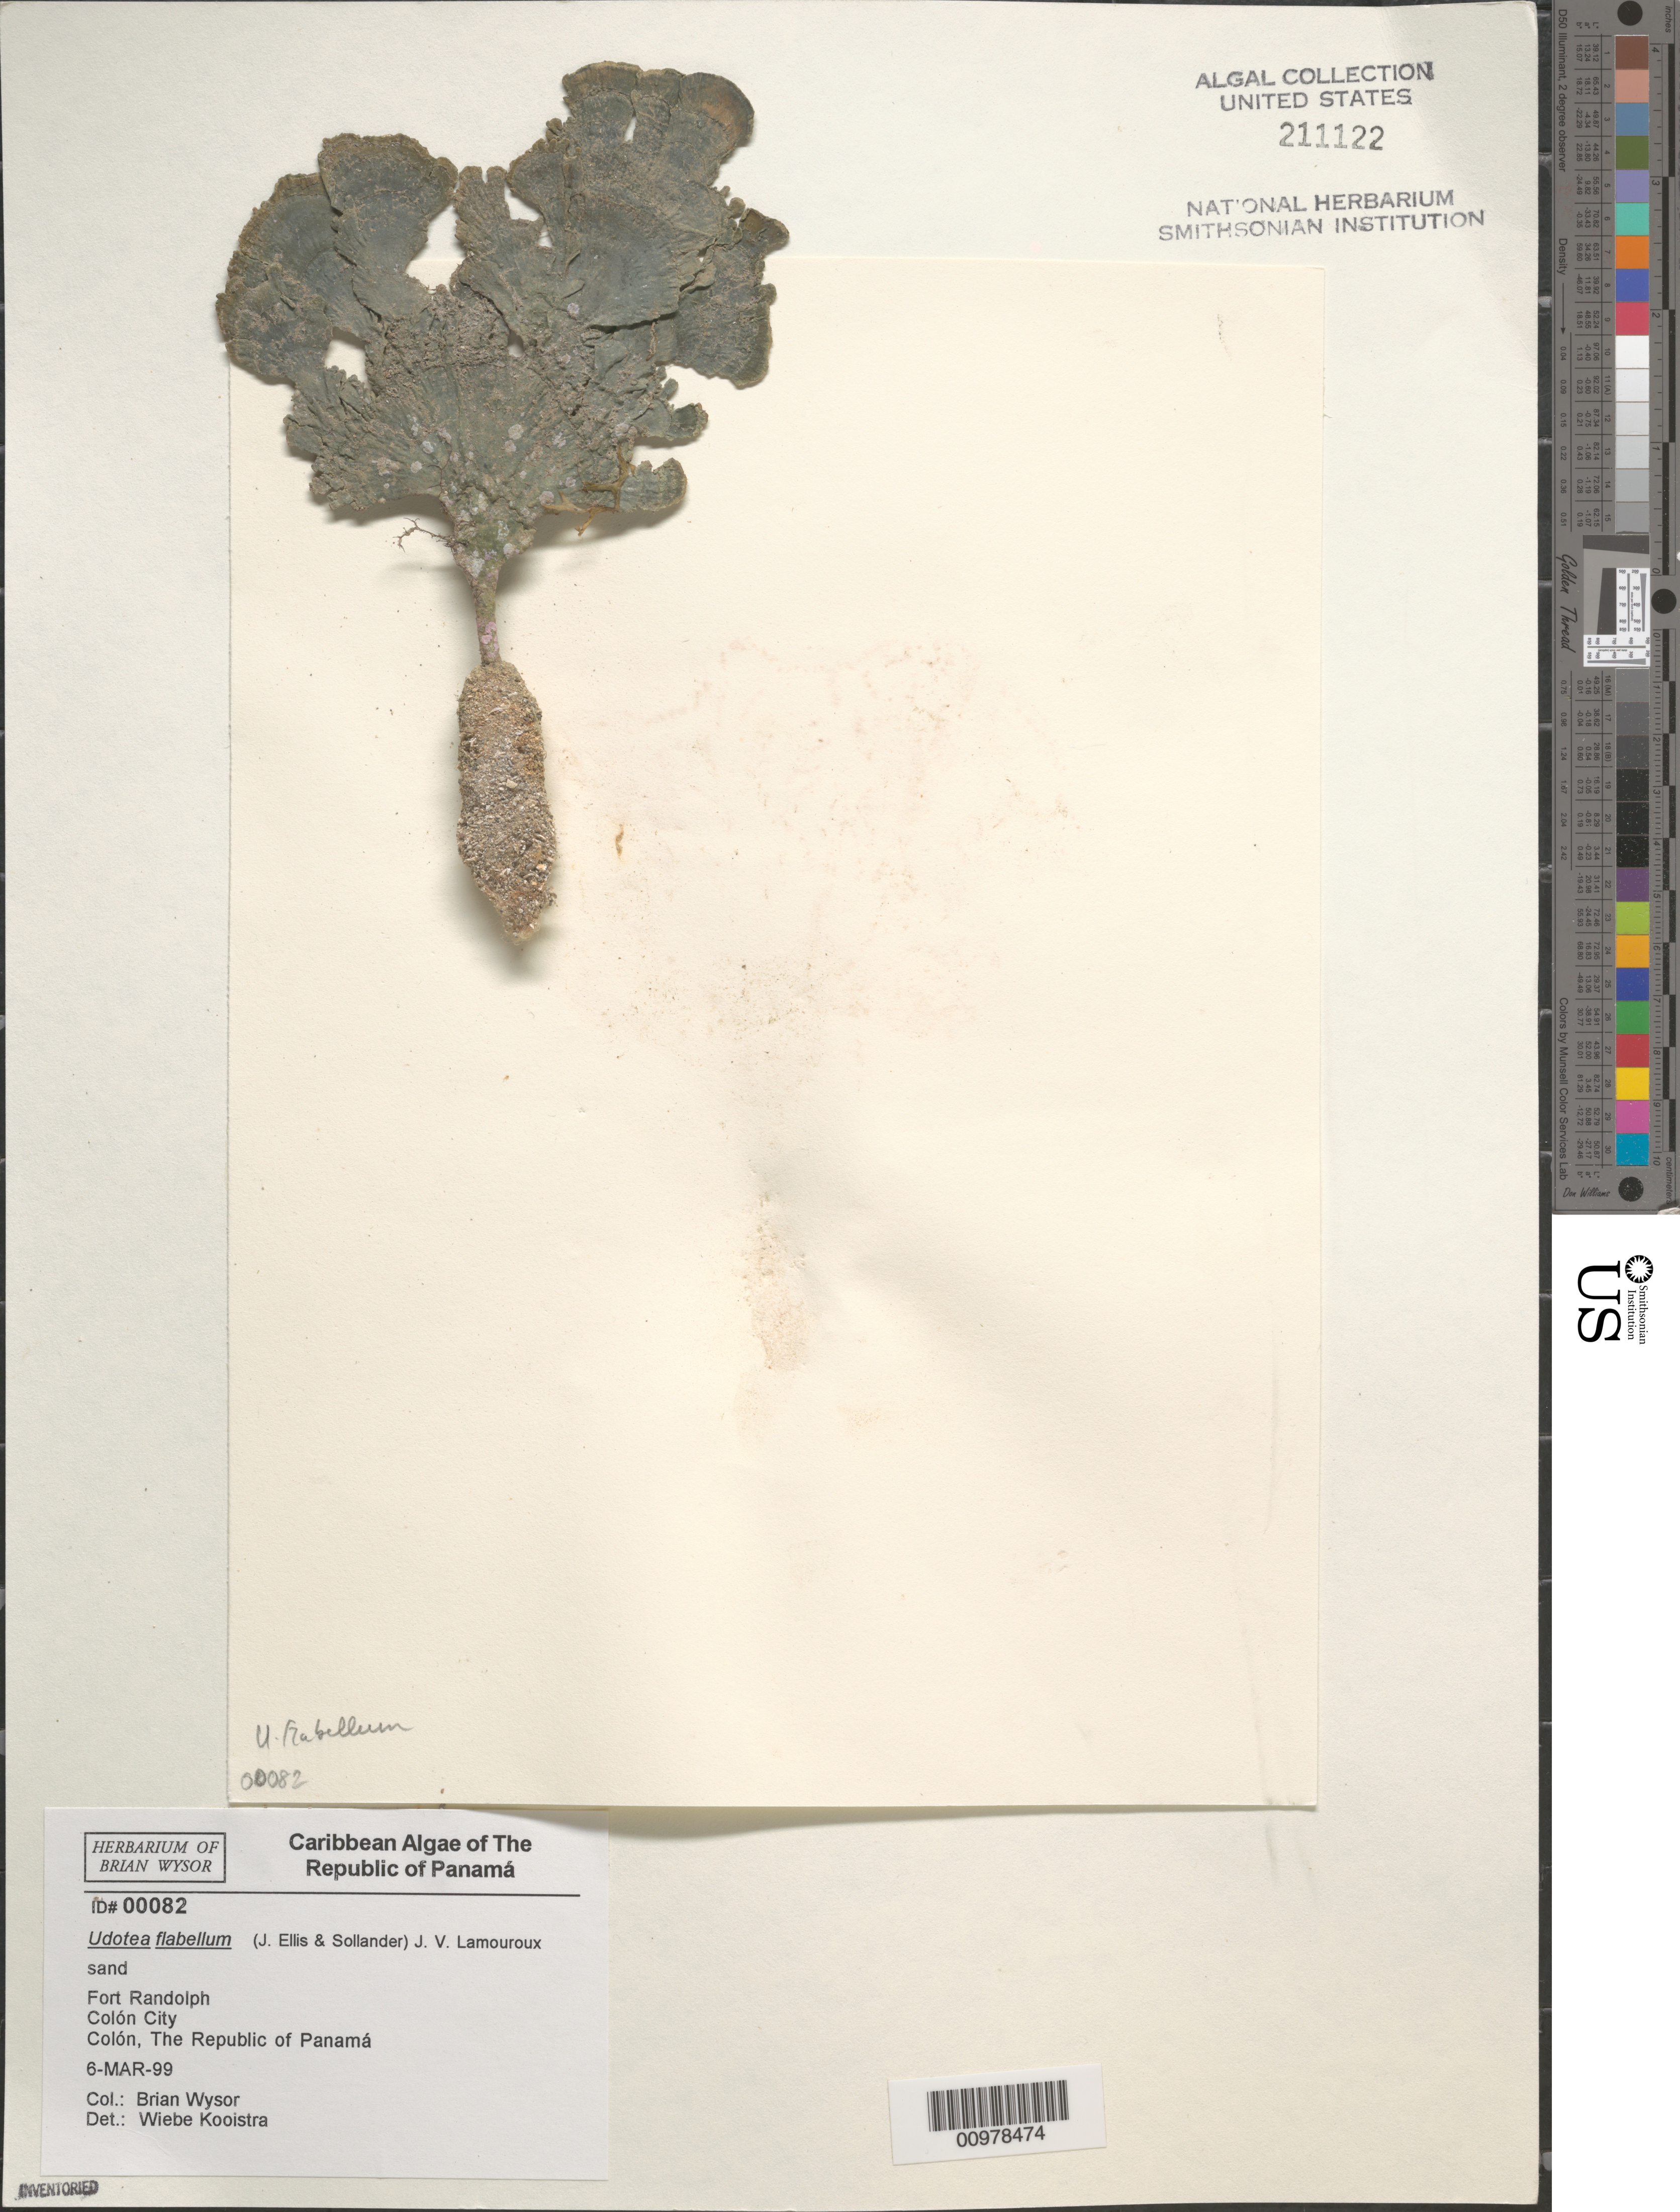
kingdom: Plantae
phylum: Chlorophyta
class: Ulvophyceae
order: Bryopsidales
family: Udoteaceae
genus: Udotea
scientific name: Udotea flabellum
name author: (J. Ellis & Sol.) M. Howe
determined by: Kooistra, Wiebe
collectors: B. Wysor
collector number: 00082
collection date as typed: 06 Mar 1999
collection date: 1999-03-06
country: Panama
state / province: Colón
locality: Fort Randolph, Colón City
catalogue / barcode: US 211122